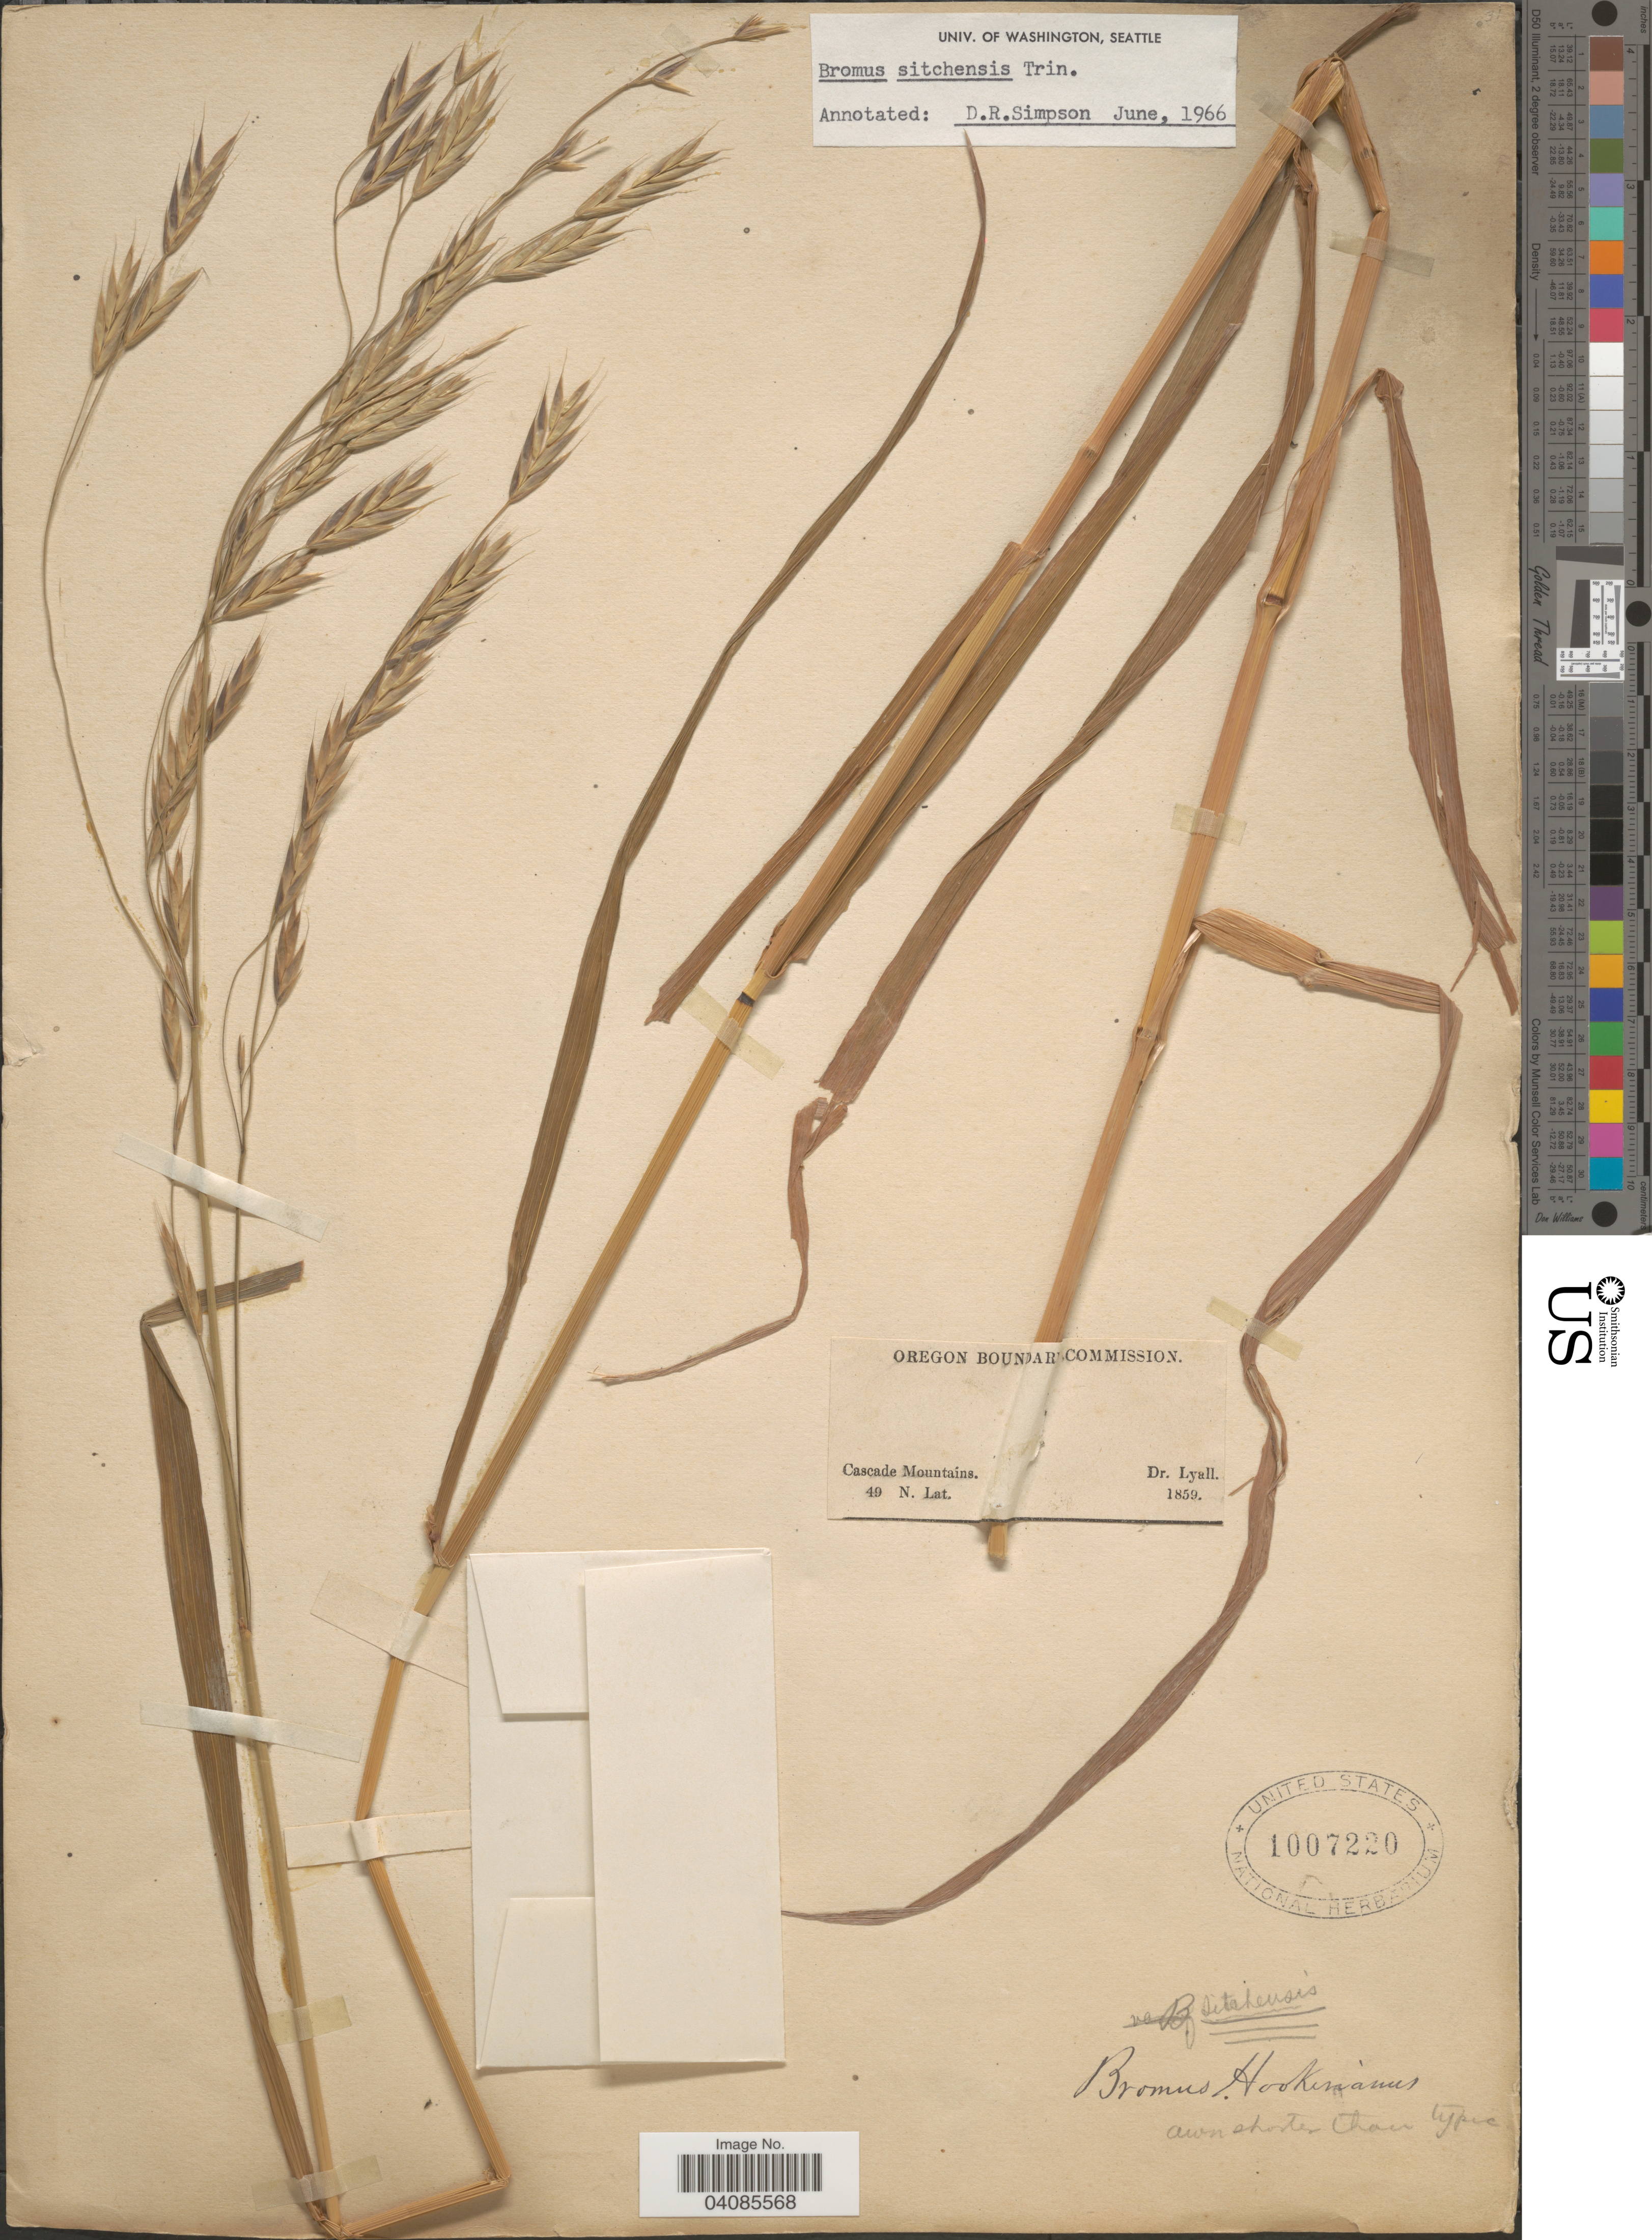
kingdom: Plantae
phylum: Tracheophyta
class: Liliopsida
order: Poales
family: Poaceae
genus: Bromus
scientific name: Bromus sitchensis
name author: Trin. in Bong.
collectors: -. Lyall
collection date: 1859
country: United States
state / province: Oregon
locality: Cascade Mountains.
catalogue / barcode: US 1007220